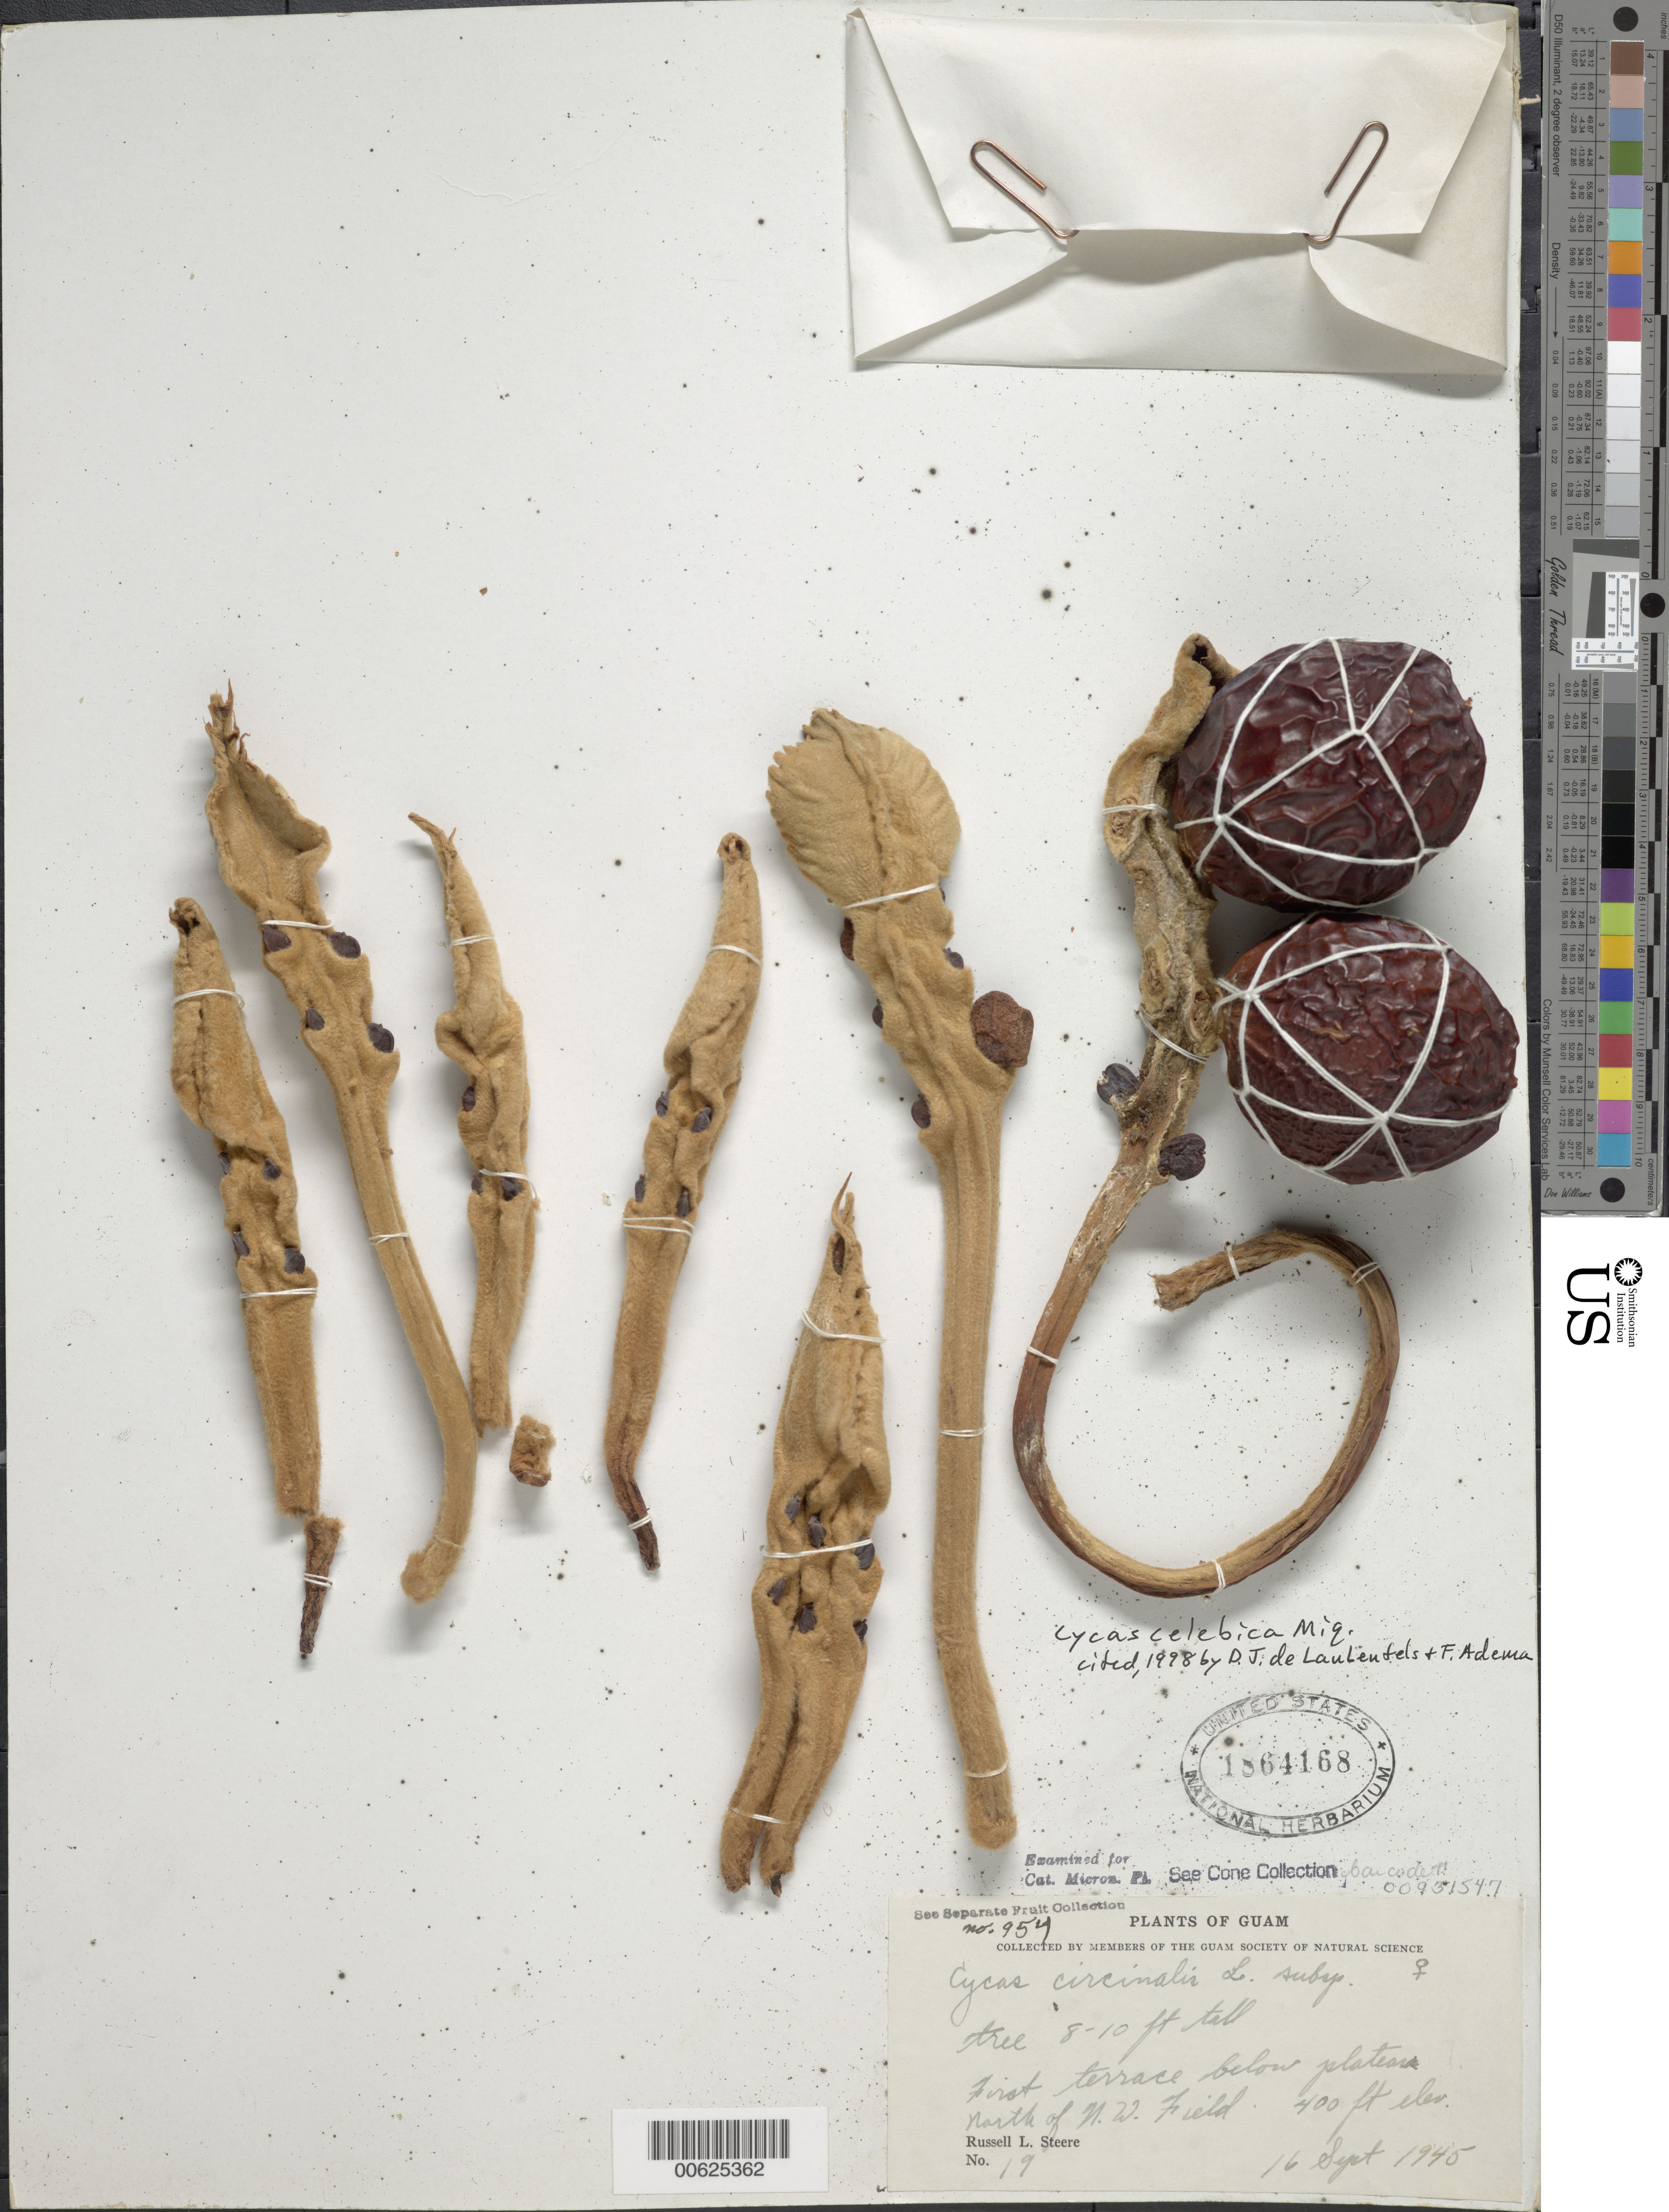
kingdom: Plantae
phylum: Tracheophyta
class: Cycadopsida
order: Cycadales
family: Cycadaceae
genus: Cycas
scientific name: Cycas celebica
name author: Miq.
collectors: R. L. Steere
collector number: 19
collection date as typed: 16 Sep 1945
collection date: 1945-09-16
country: Guam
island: Guam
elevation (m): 122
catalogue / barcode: US 1864168